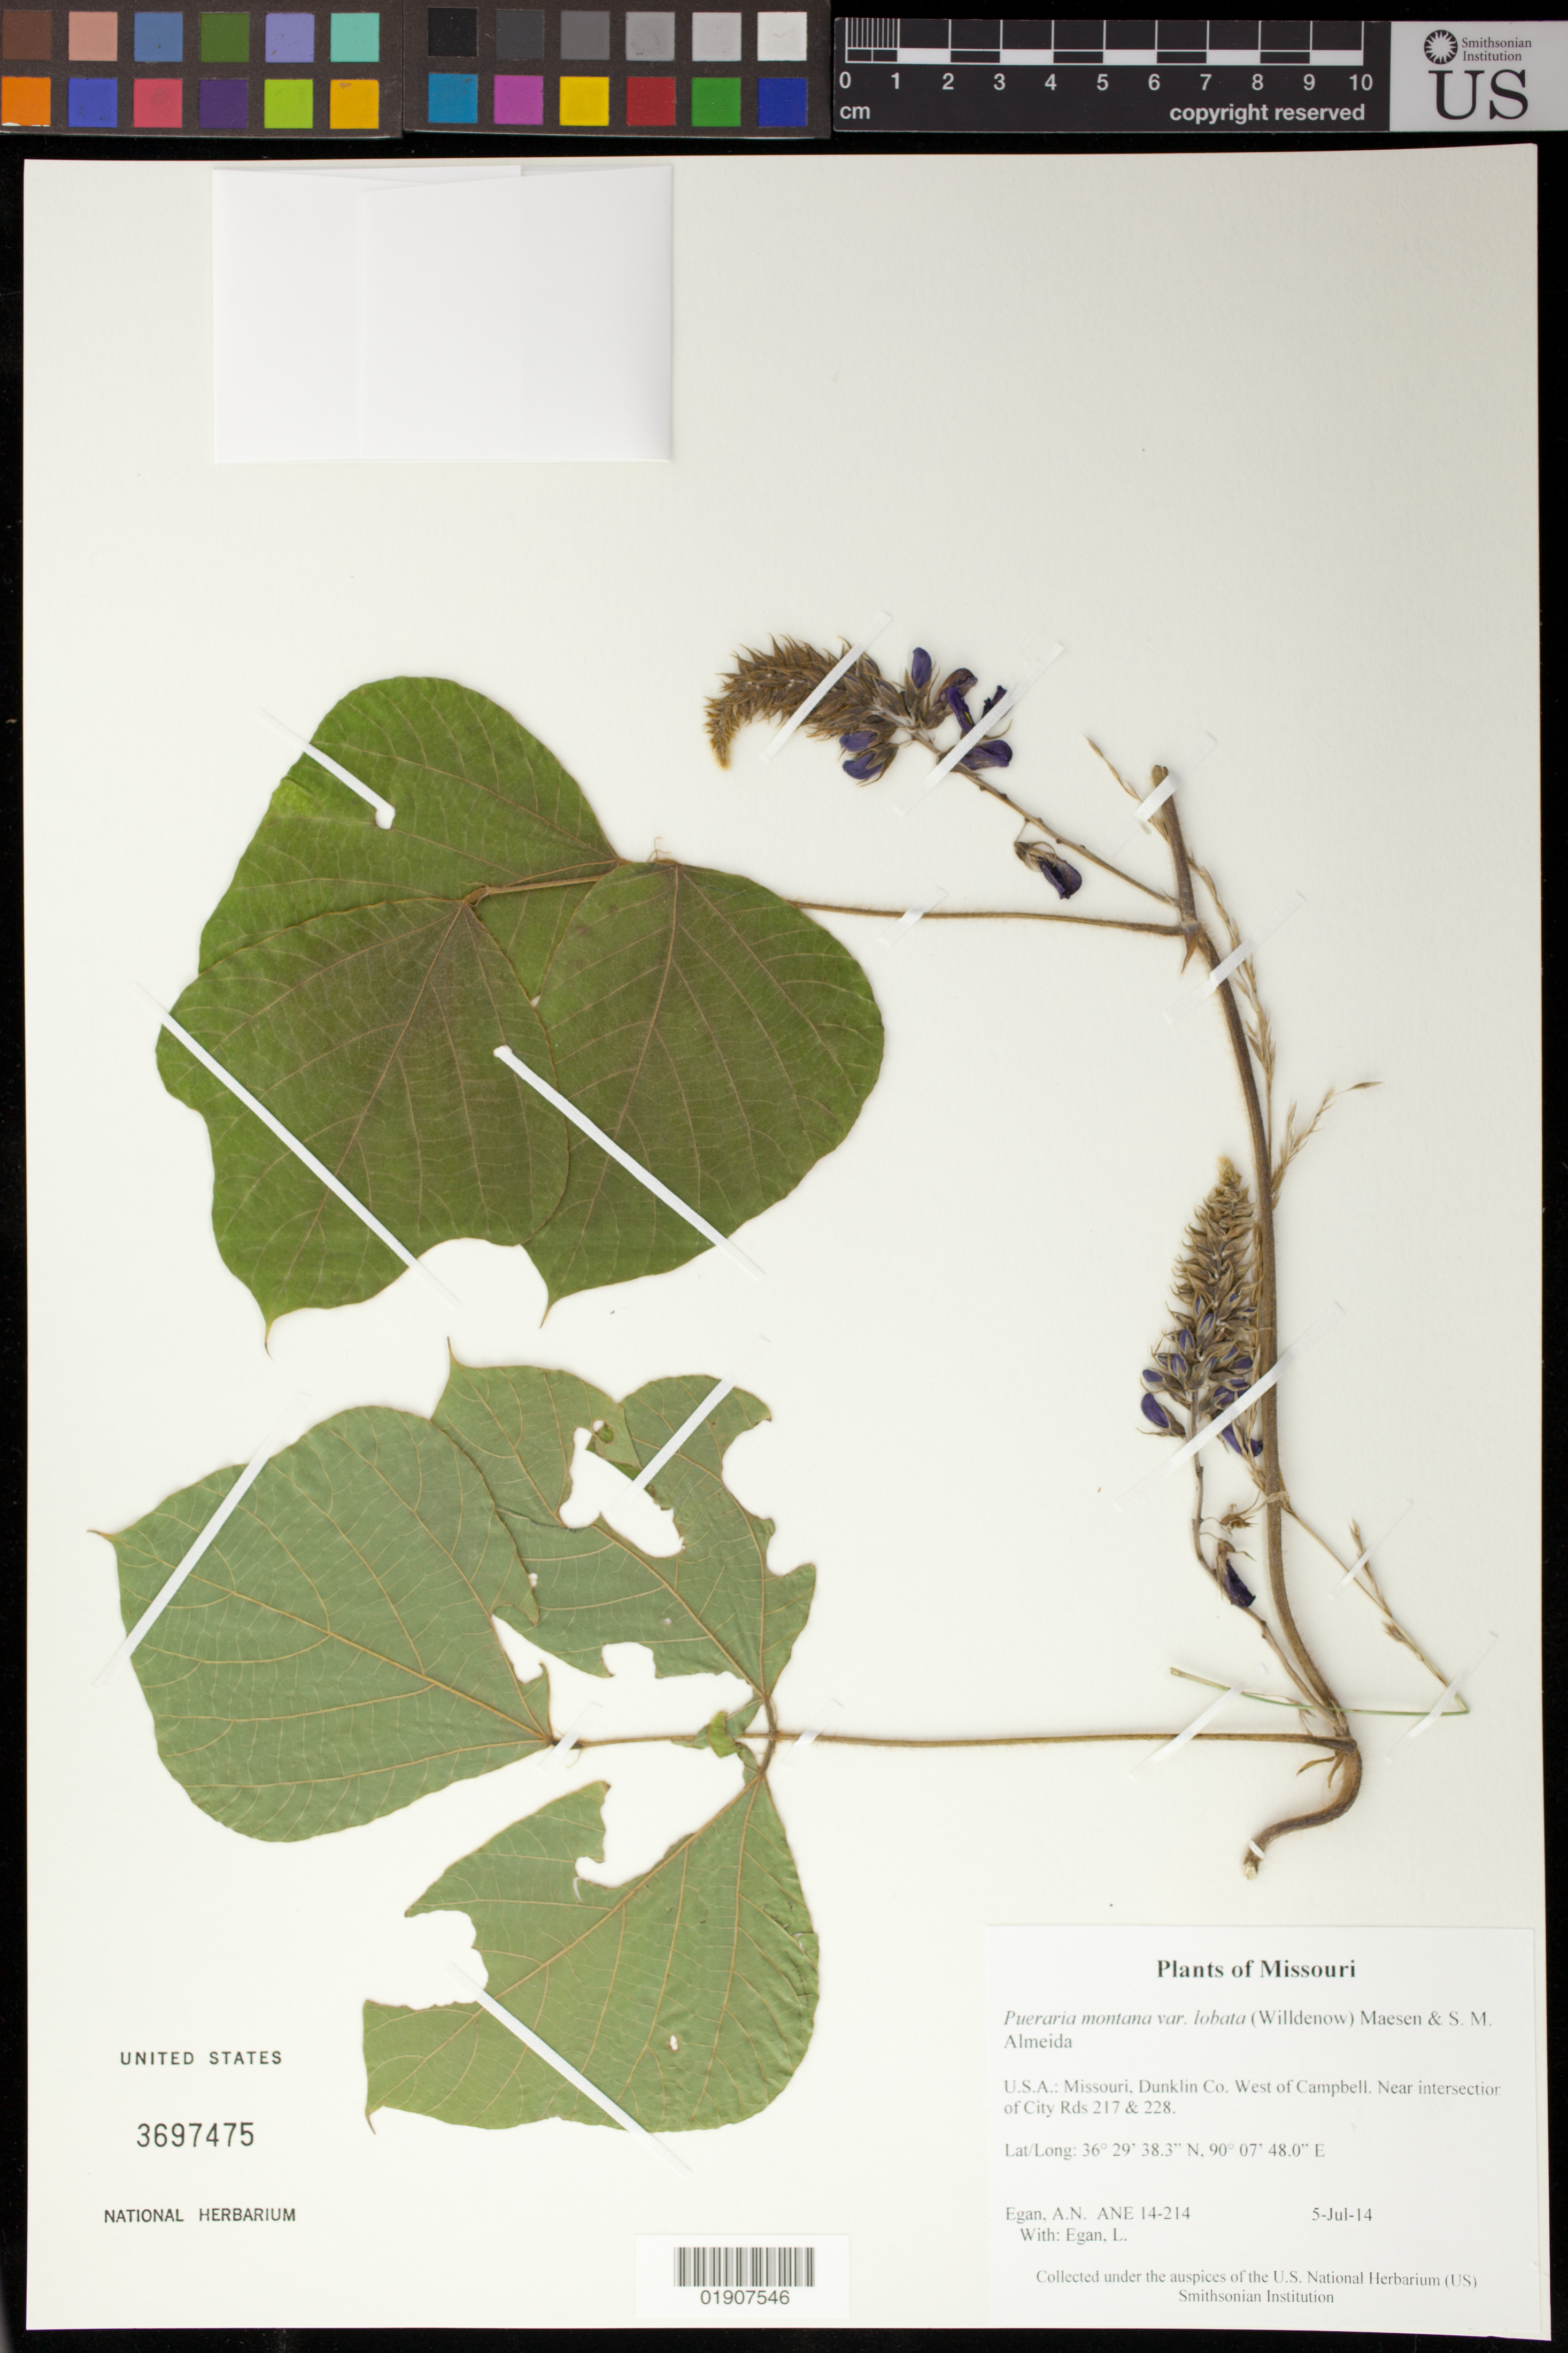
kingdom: Plantae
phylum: Tracheophyta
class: Magnoliopsida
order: Fabales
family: Fabaceae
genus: Pueraria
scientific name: Pueraria montana var. lobata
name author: (Willd.) Maesen & S.M. Almeida ex Sanjappa & Pradeep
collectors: A. N. Egan & L. Egan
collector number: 14-214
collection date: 2014-07-05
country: United States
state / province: Missouri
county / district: Dunklin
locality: West of Campbell. Near intersection of City Rds 217 & 228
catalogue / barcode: US 3697475